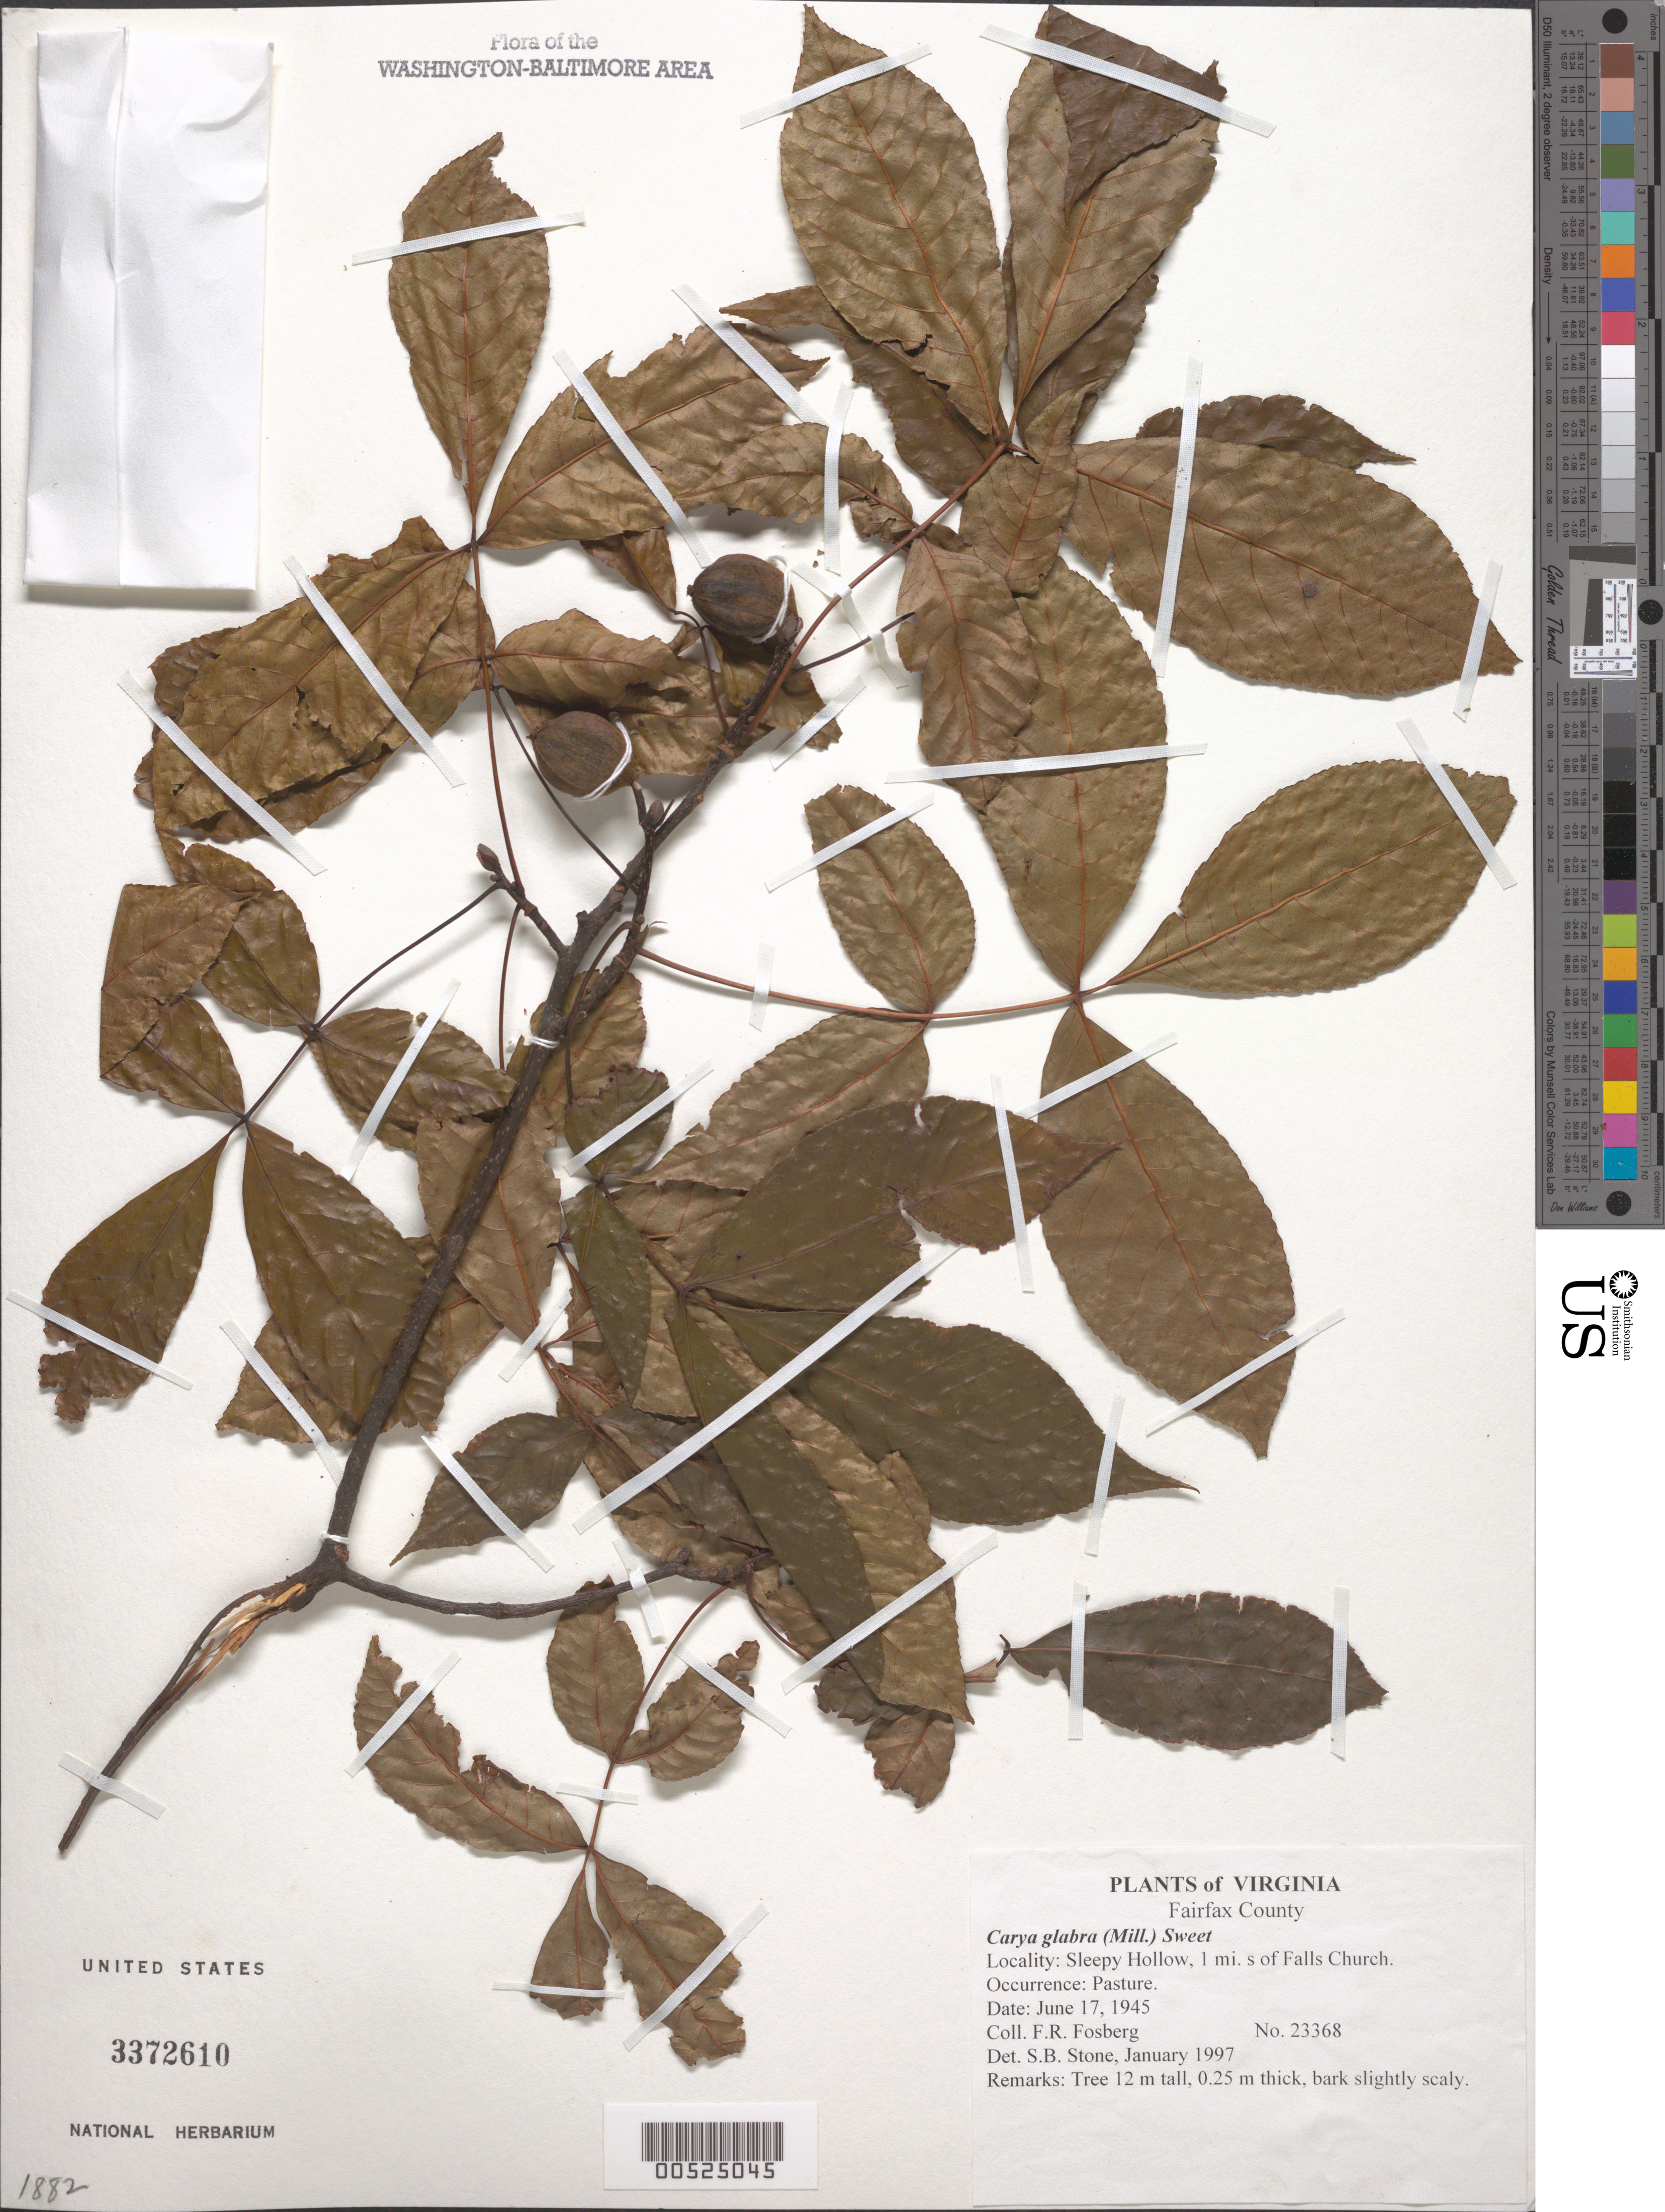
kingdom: Plantae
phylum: Tracheophyta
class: Magnoliopsida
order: Fagales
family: Juglandaceae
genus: Carya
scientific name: Carya glabra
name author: (Mill.) Sweet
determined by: Stone, S. B.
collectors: F. R. Fosberg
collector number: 23368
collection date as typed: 17 Jun 1945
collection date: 1945-06-17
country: United States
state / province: Virginia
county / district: Fairfax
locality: Sleepy Hollow, 1 mi. S of Falls Church.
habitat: Pasture.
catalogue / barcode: US 3372610